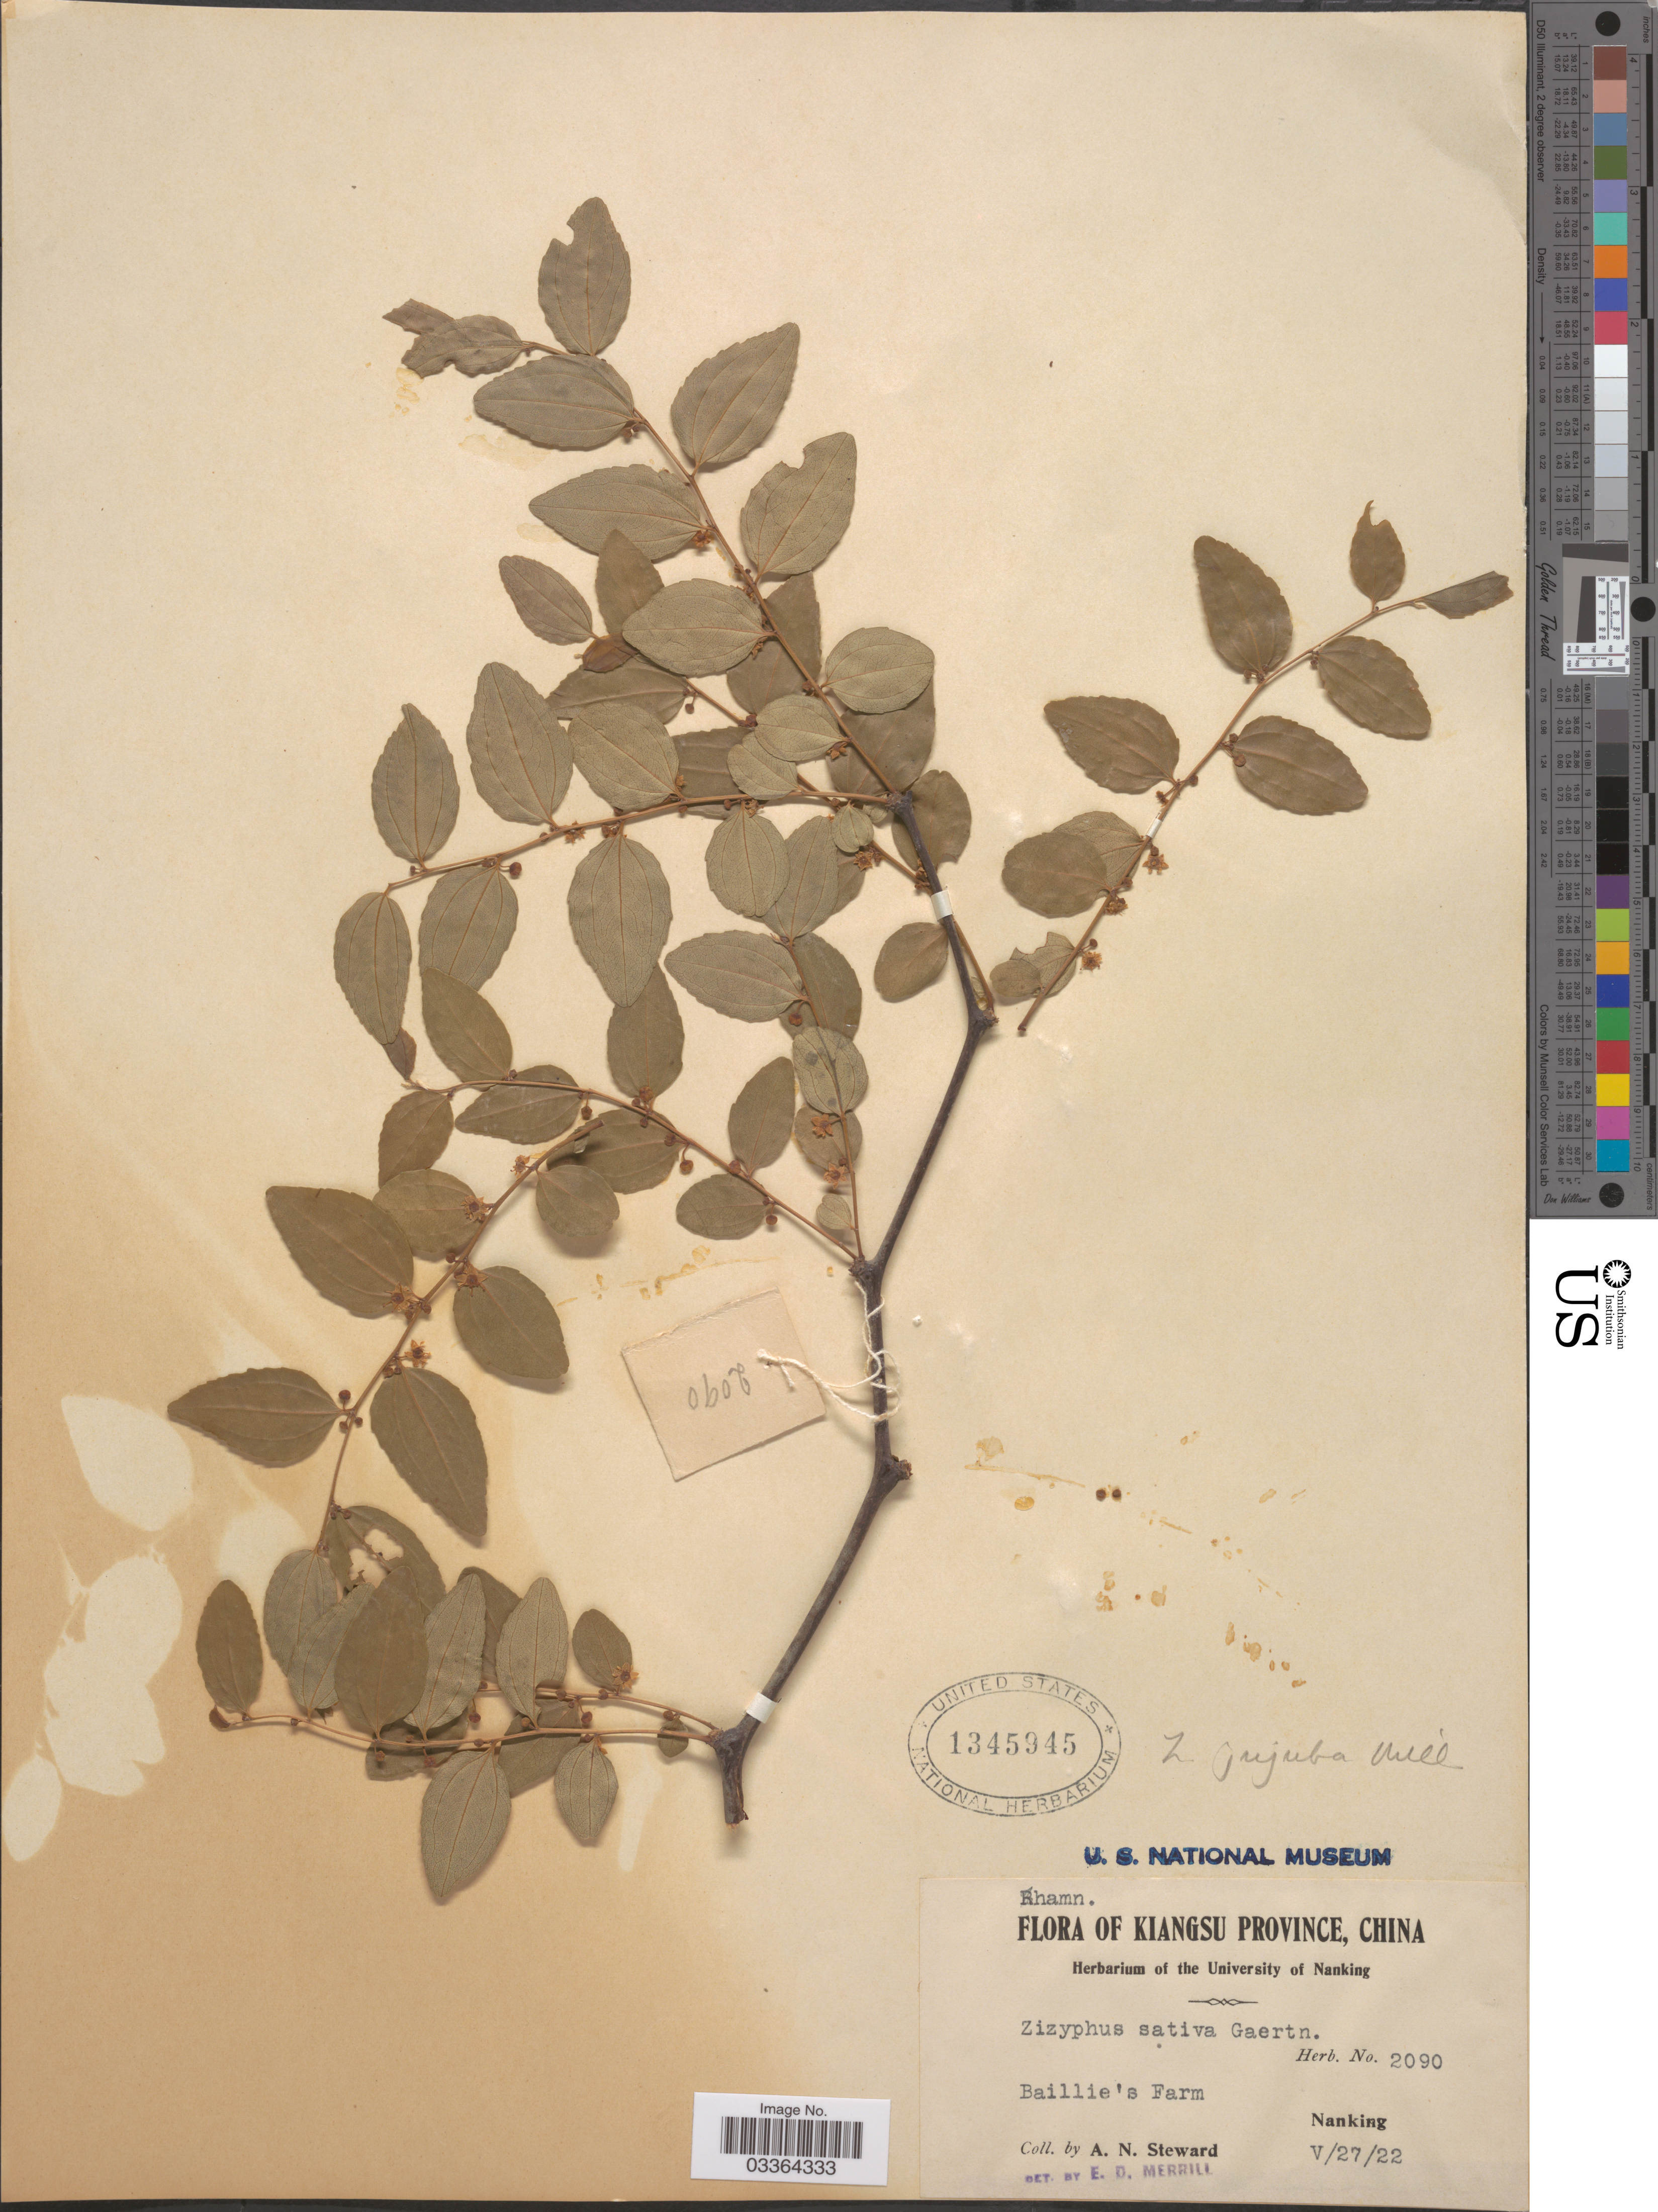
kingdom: Plantae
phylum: Tracheophyta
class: Magnoliopsida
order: Rosales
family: Rhamnaceae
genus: Ziziphus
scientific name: Ziziphus jujuba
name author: Mill.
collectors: A. N. Steward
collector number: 2090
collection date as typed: Transcribed d/m/y: 27/5/22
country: China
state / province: Jiangsu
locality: Kiangsu Province. Baillie's Farm. Nanking.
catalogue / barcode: US 1345945